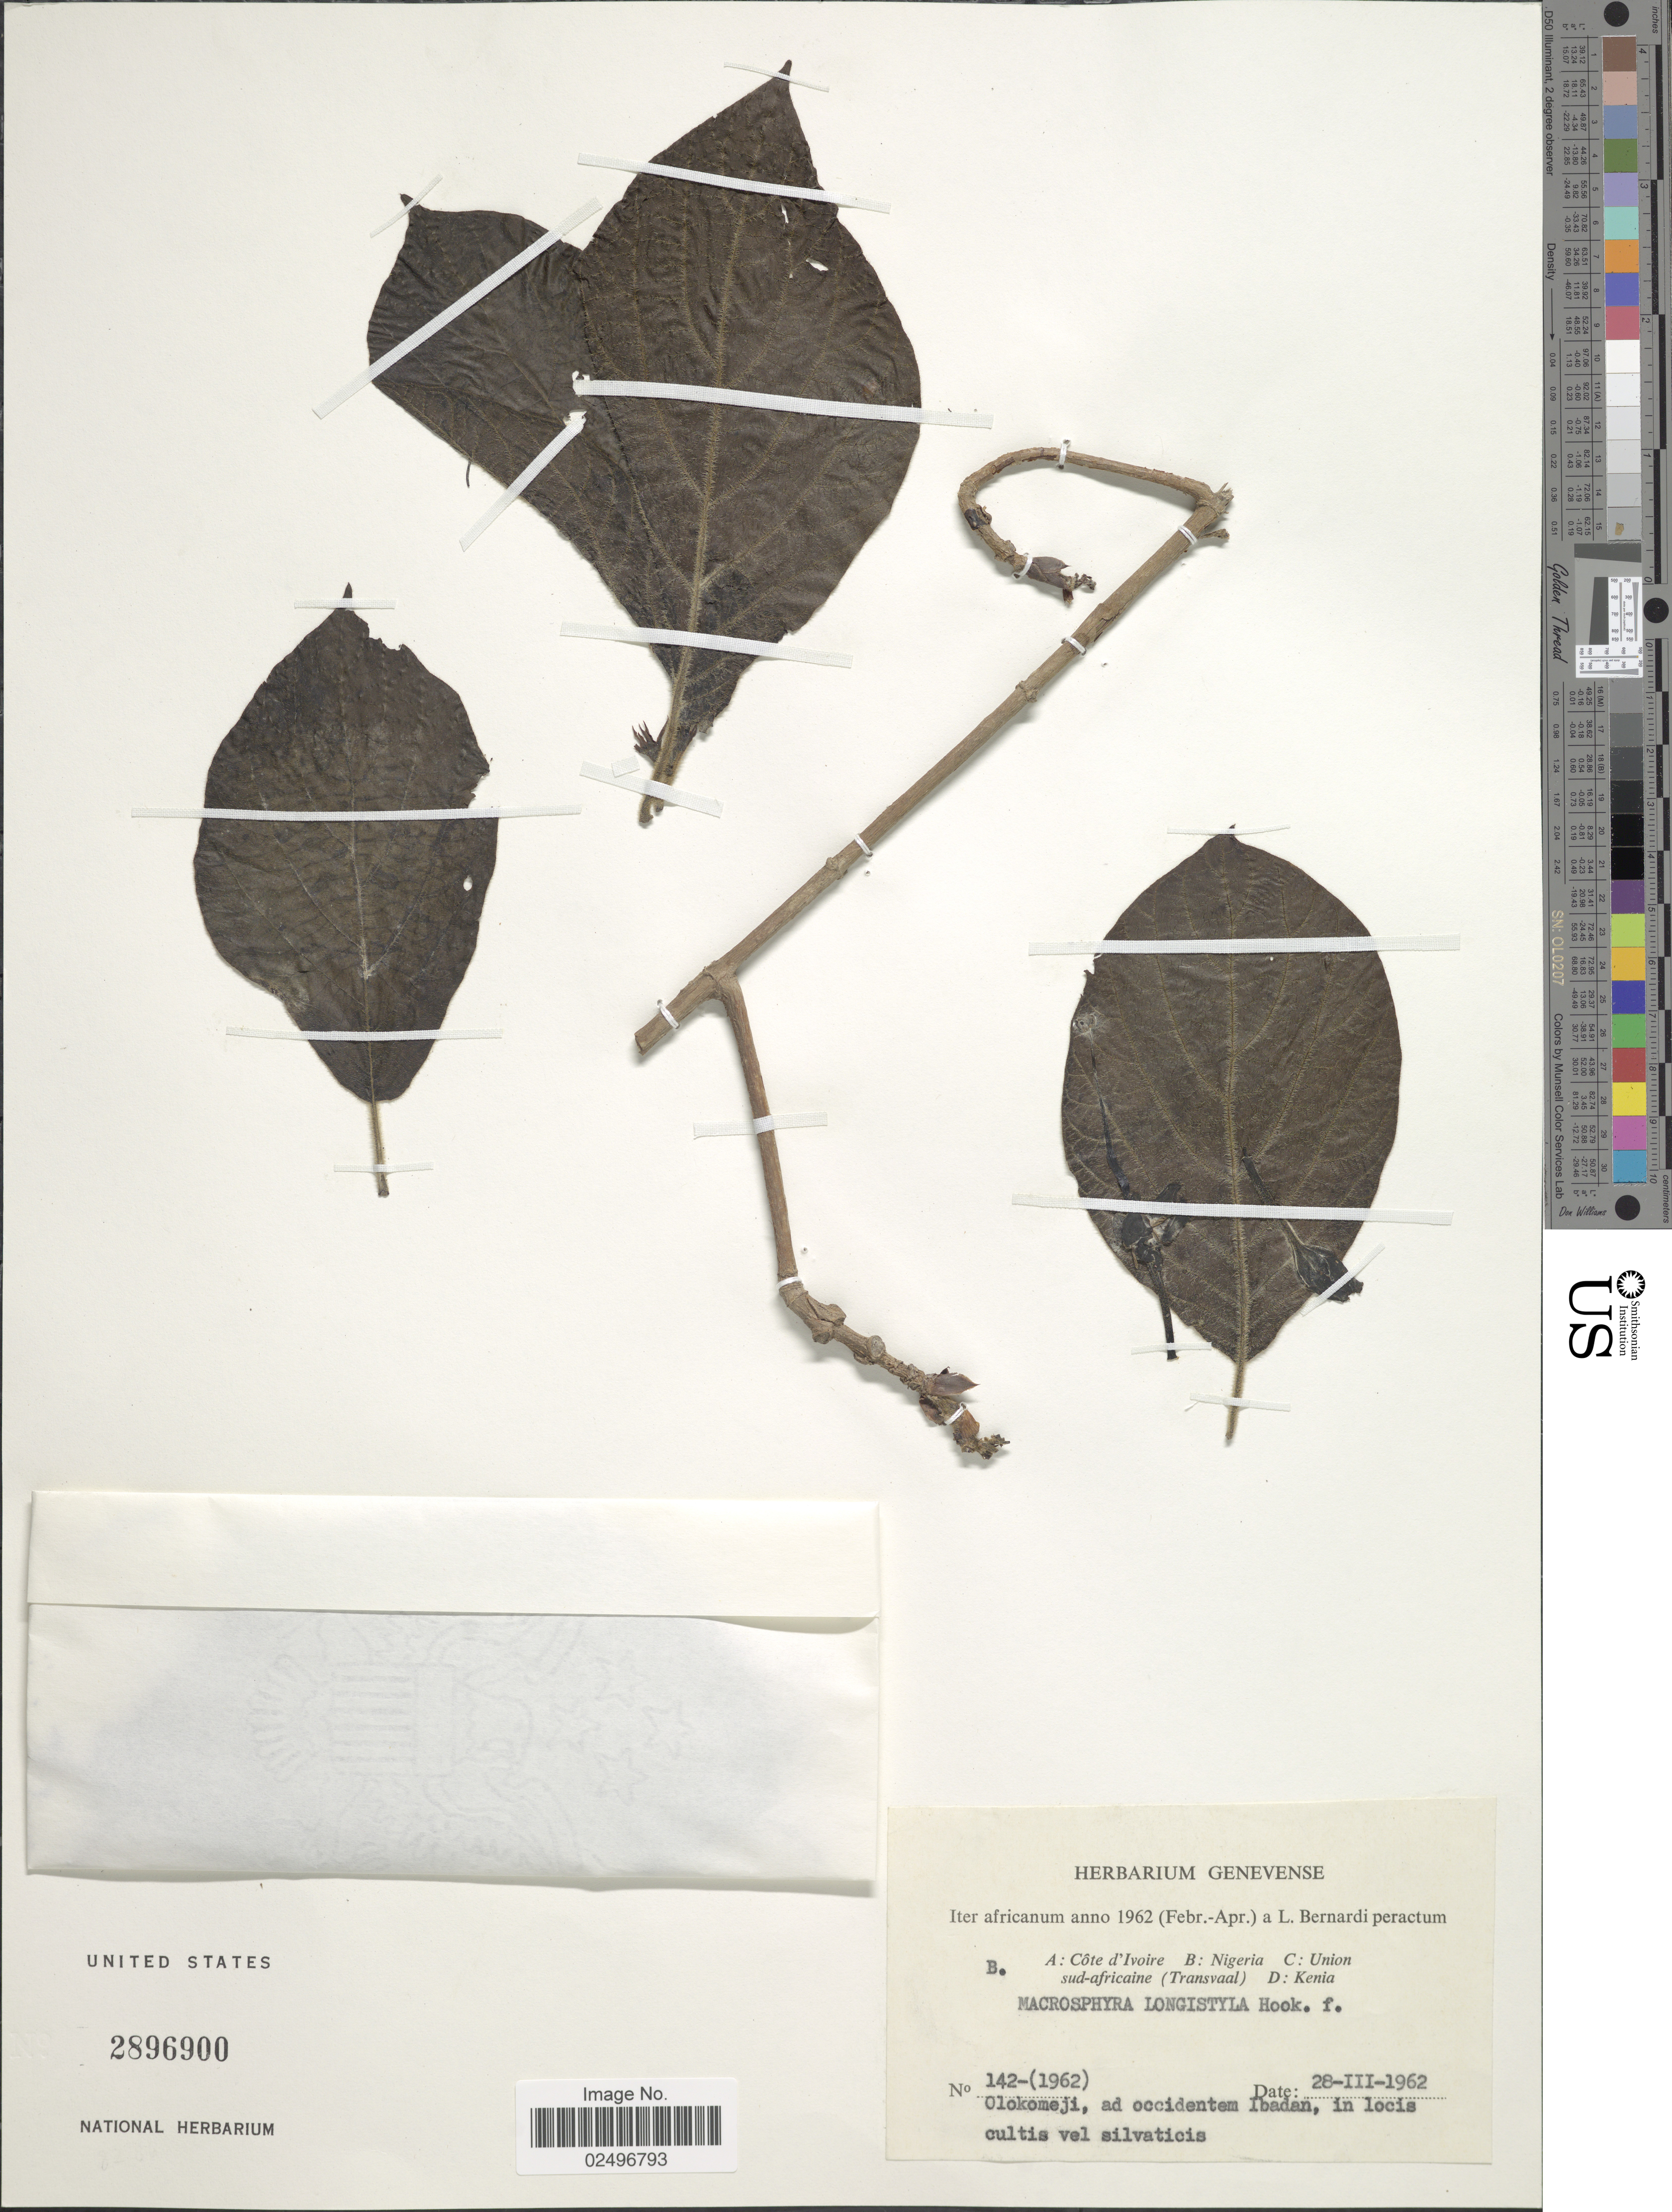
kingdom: Plantae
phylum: Tracheophyta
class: Magnoliopsida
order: Gentianales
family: Rubiaceae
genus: Macrosphyra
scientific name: Macrosphyra longistyla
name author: (DC.) Hiern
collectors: L. Bernardi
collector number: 142-(1962)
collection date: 1962-03-28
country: Nigeria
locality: Olokomeji, ad occidentem Ibadan, in locis cultis vel silvaticis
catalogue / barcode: US 2896900